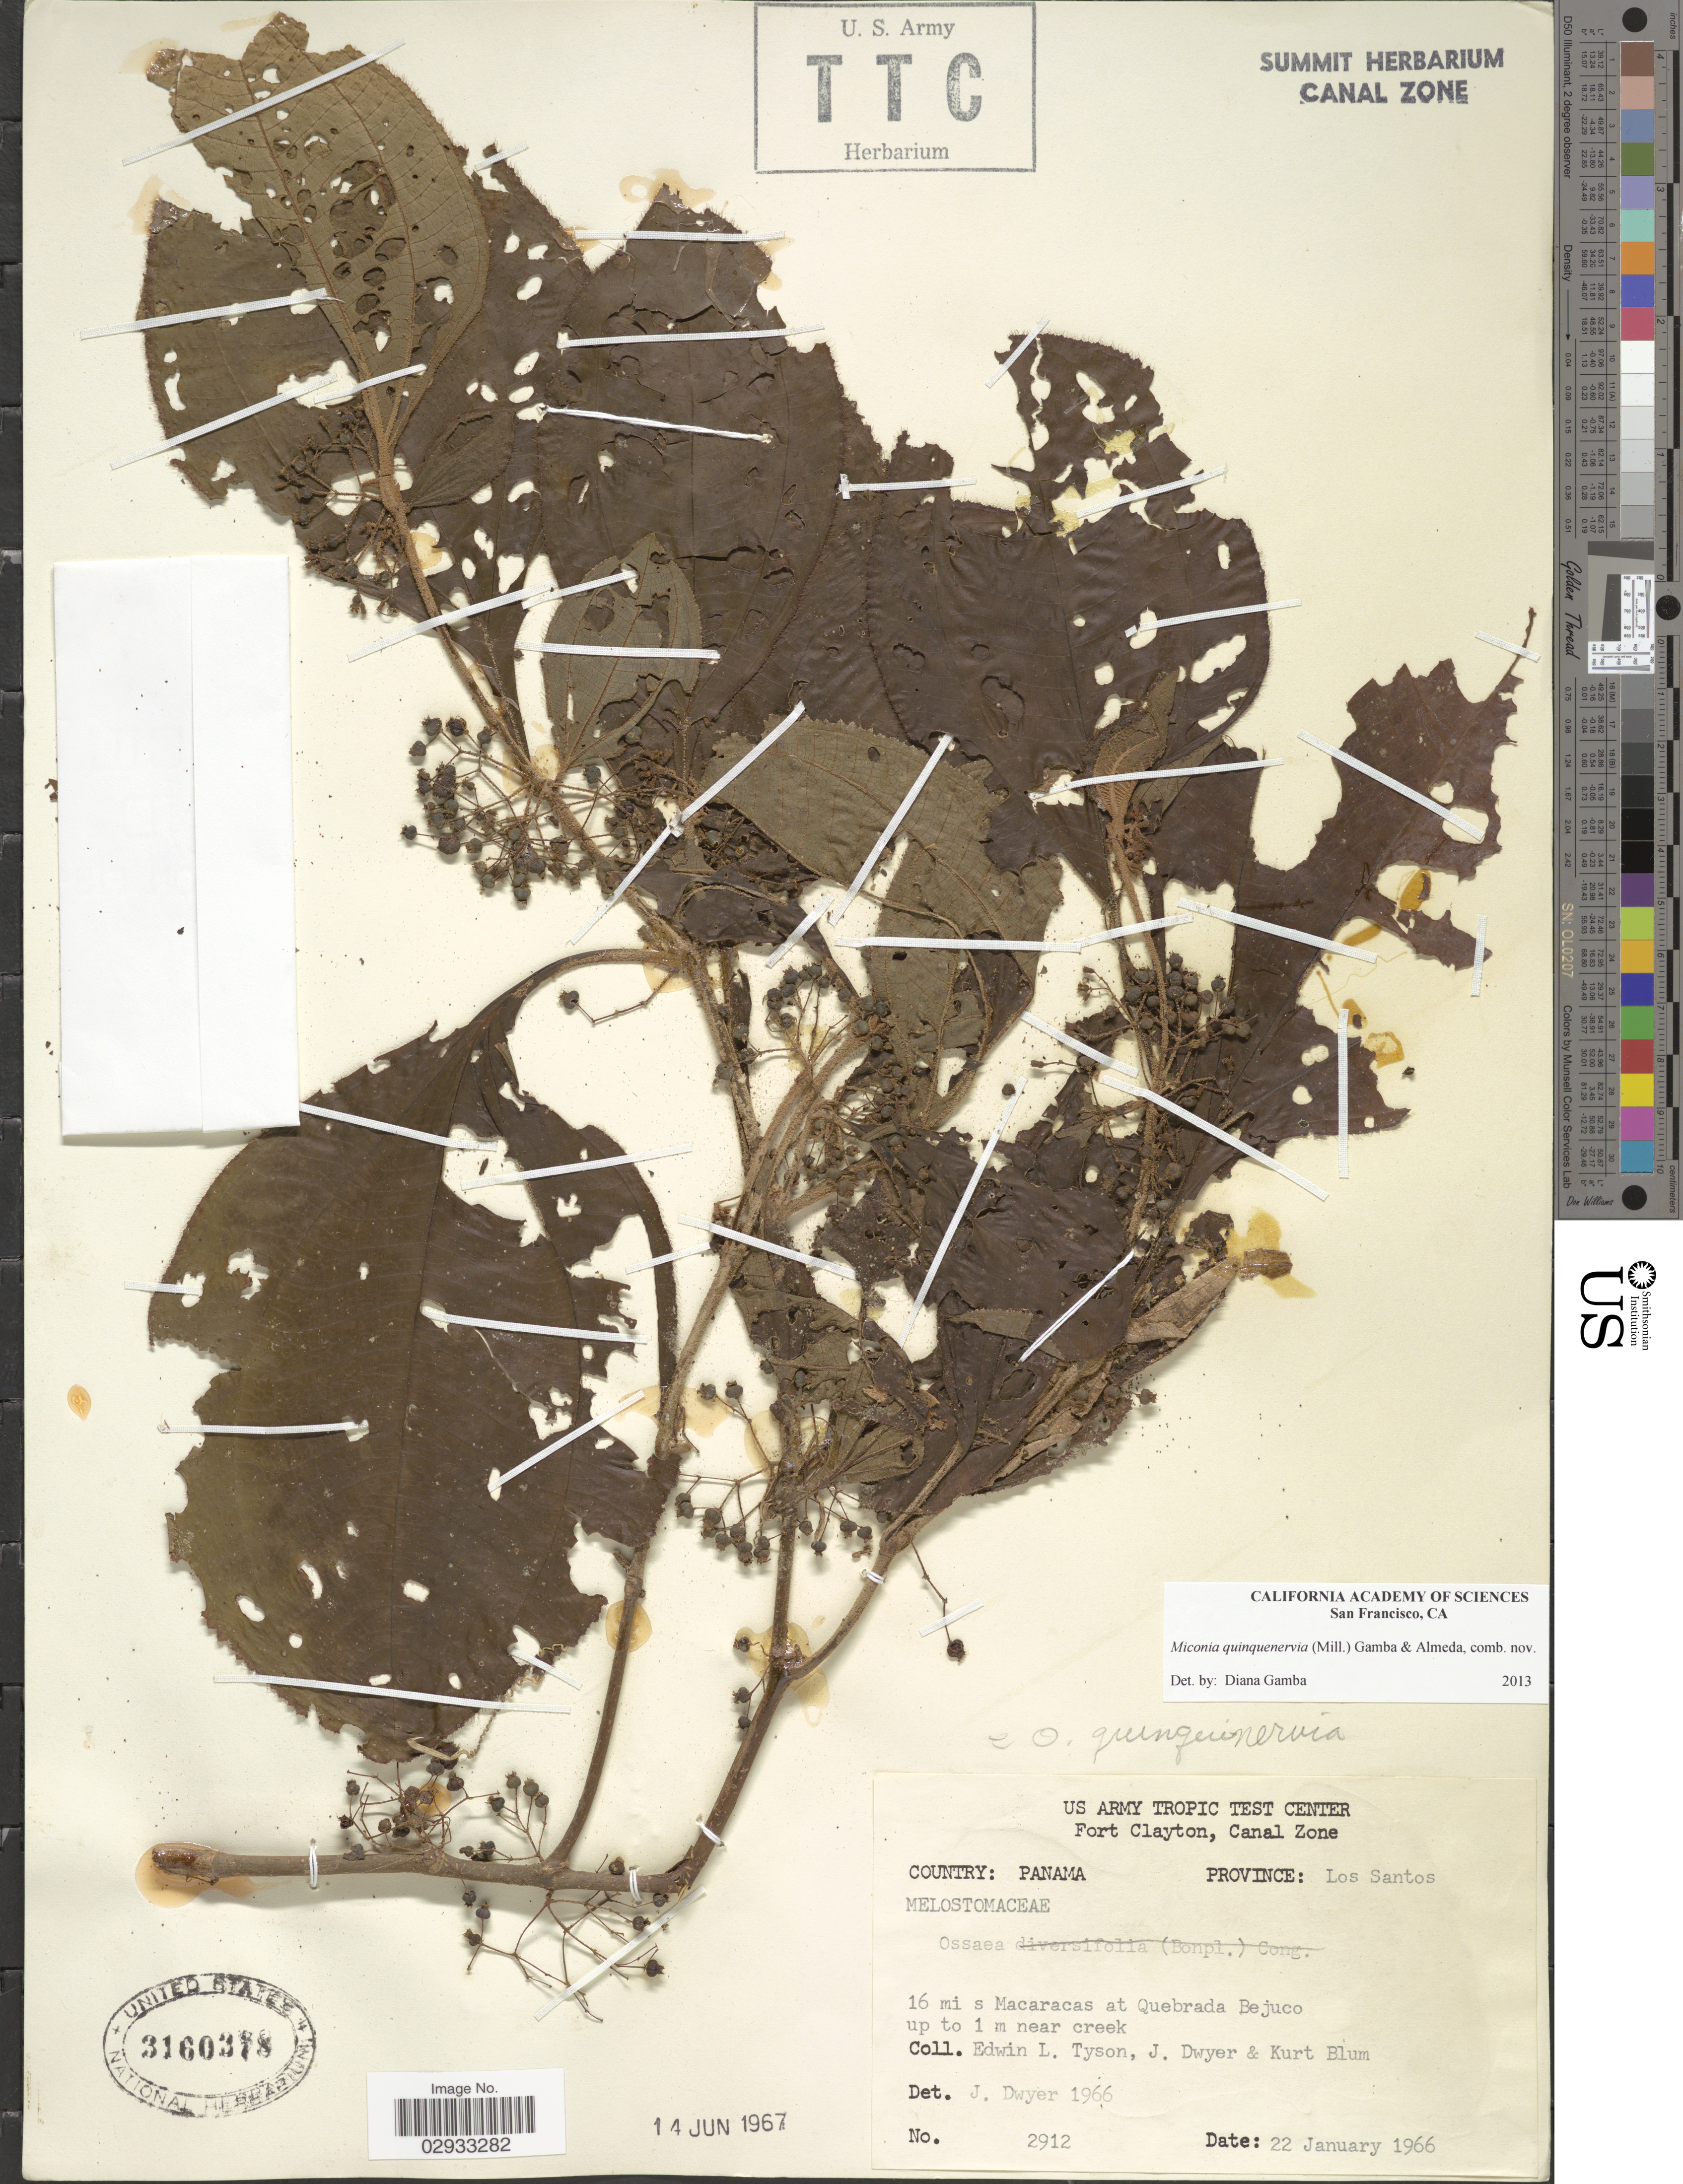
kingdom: Plantae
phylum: Tracheophyta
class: Magnoliopsida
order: Myrtales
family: Melastomataceae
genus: Miconia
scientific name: Miconia quinquenervia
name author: (Mill.) Gamba & Almeda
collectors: E. L. Tyson, J. Dwyer & K. E. Blum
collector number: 2912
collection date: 1966-01-22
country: Panama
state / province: Los Santos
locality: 16 mi s Macaracas at Quebrada Bejuco up to 1 m near creek.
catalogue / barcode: US 3160378